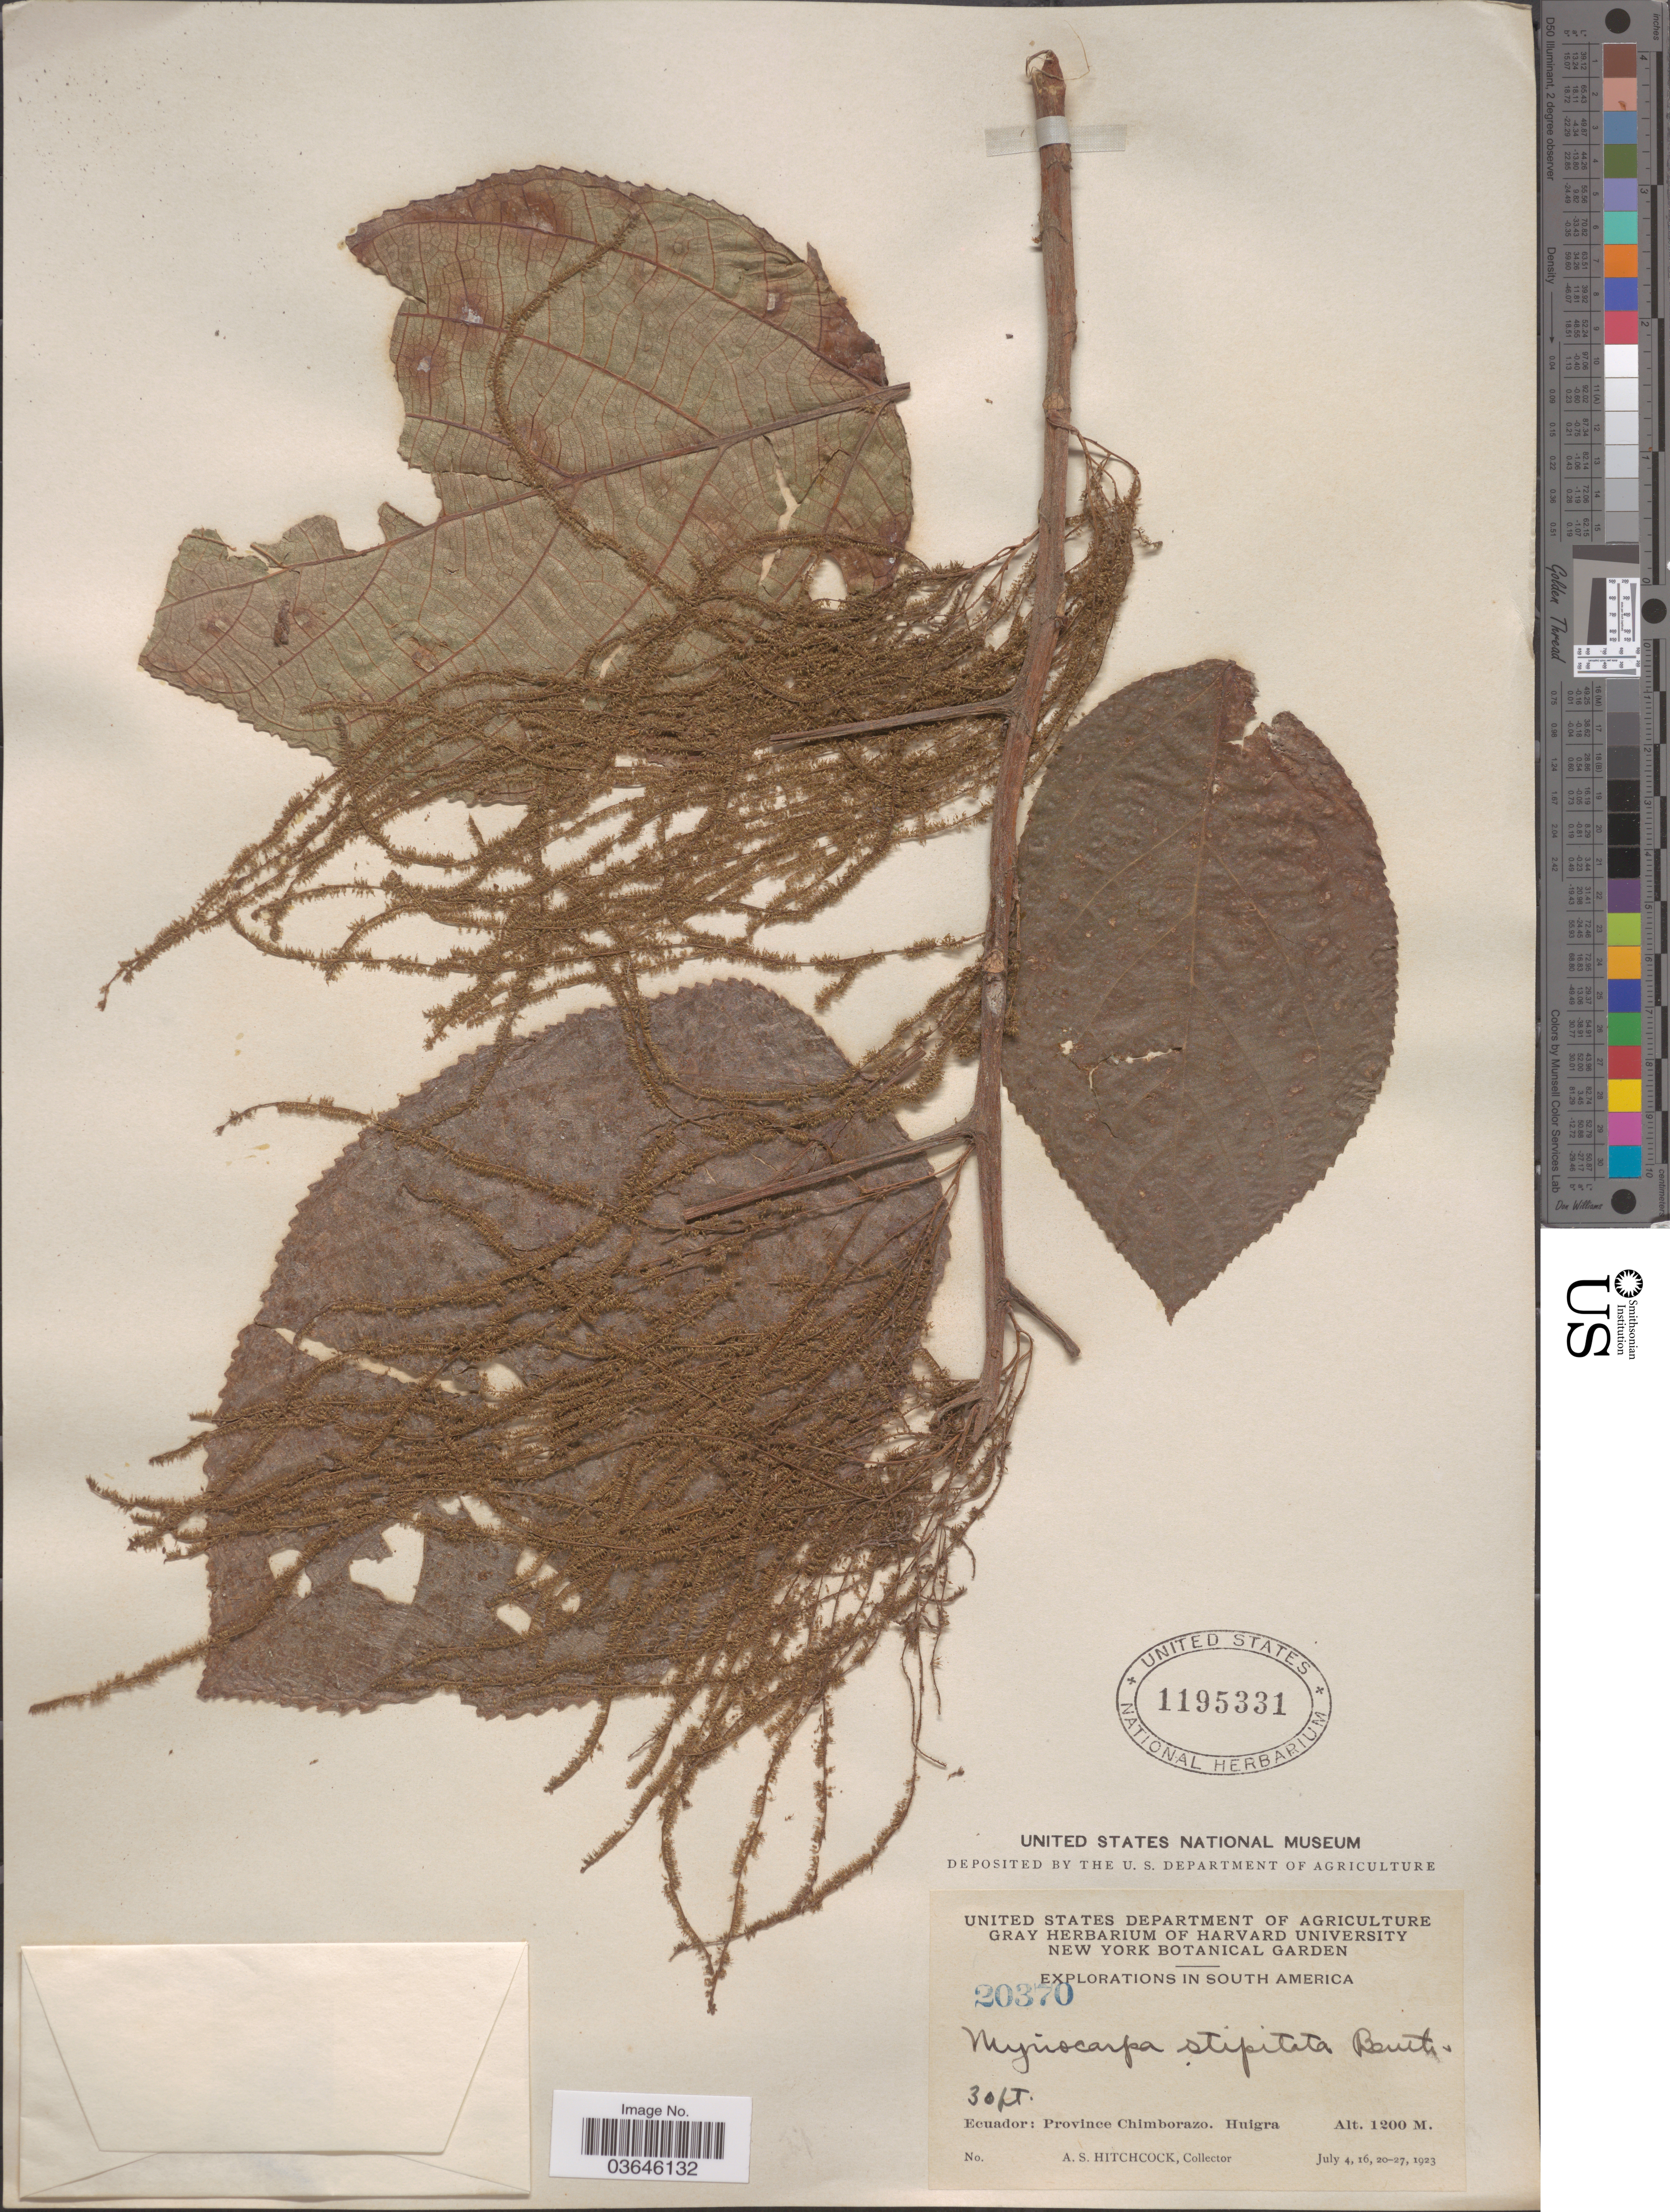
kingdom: Plantae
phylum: Tracheophyta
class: Magnoliopsida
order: Rosales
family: Urticaceae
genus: Myriocarpa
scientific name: Myriocarpa stipitata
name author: Benth.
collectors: A. S. Hitchcock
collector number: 20370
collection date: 1923-07-04/1923-07-27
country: Ecuador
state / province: Chimborazo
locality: Huigra.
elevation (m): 1200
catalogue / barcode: US 1195331